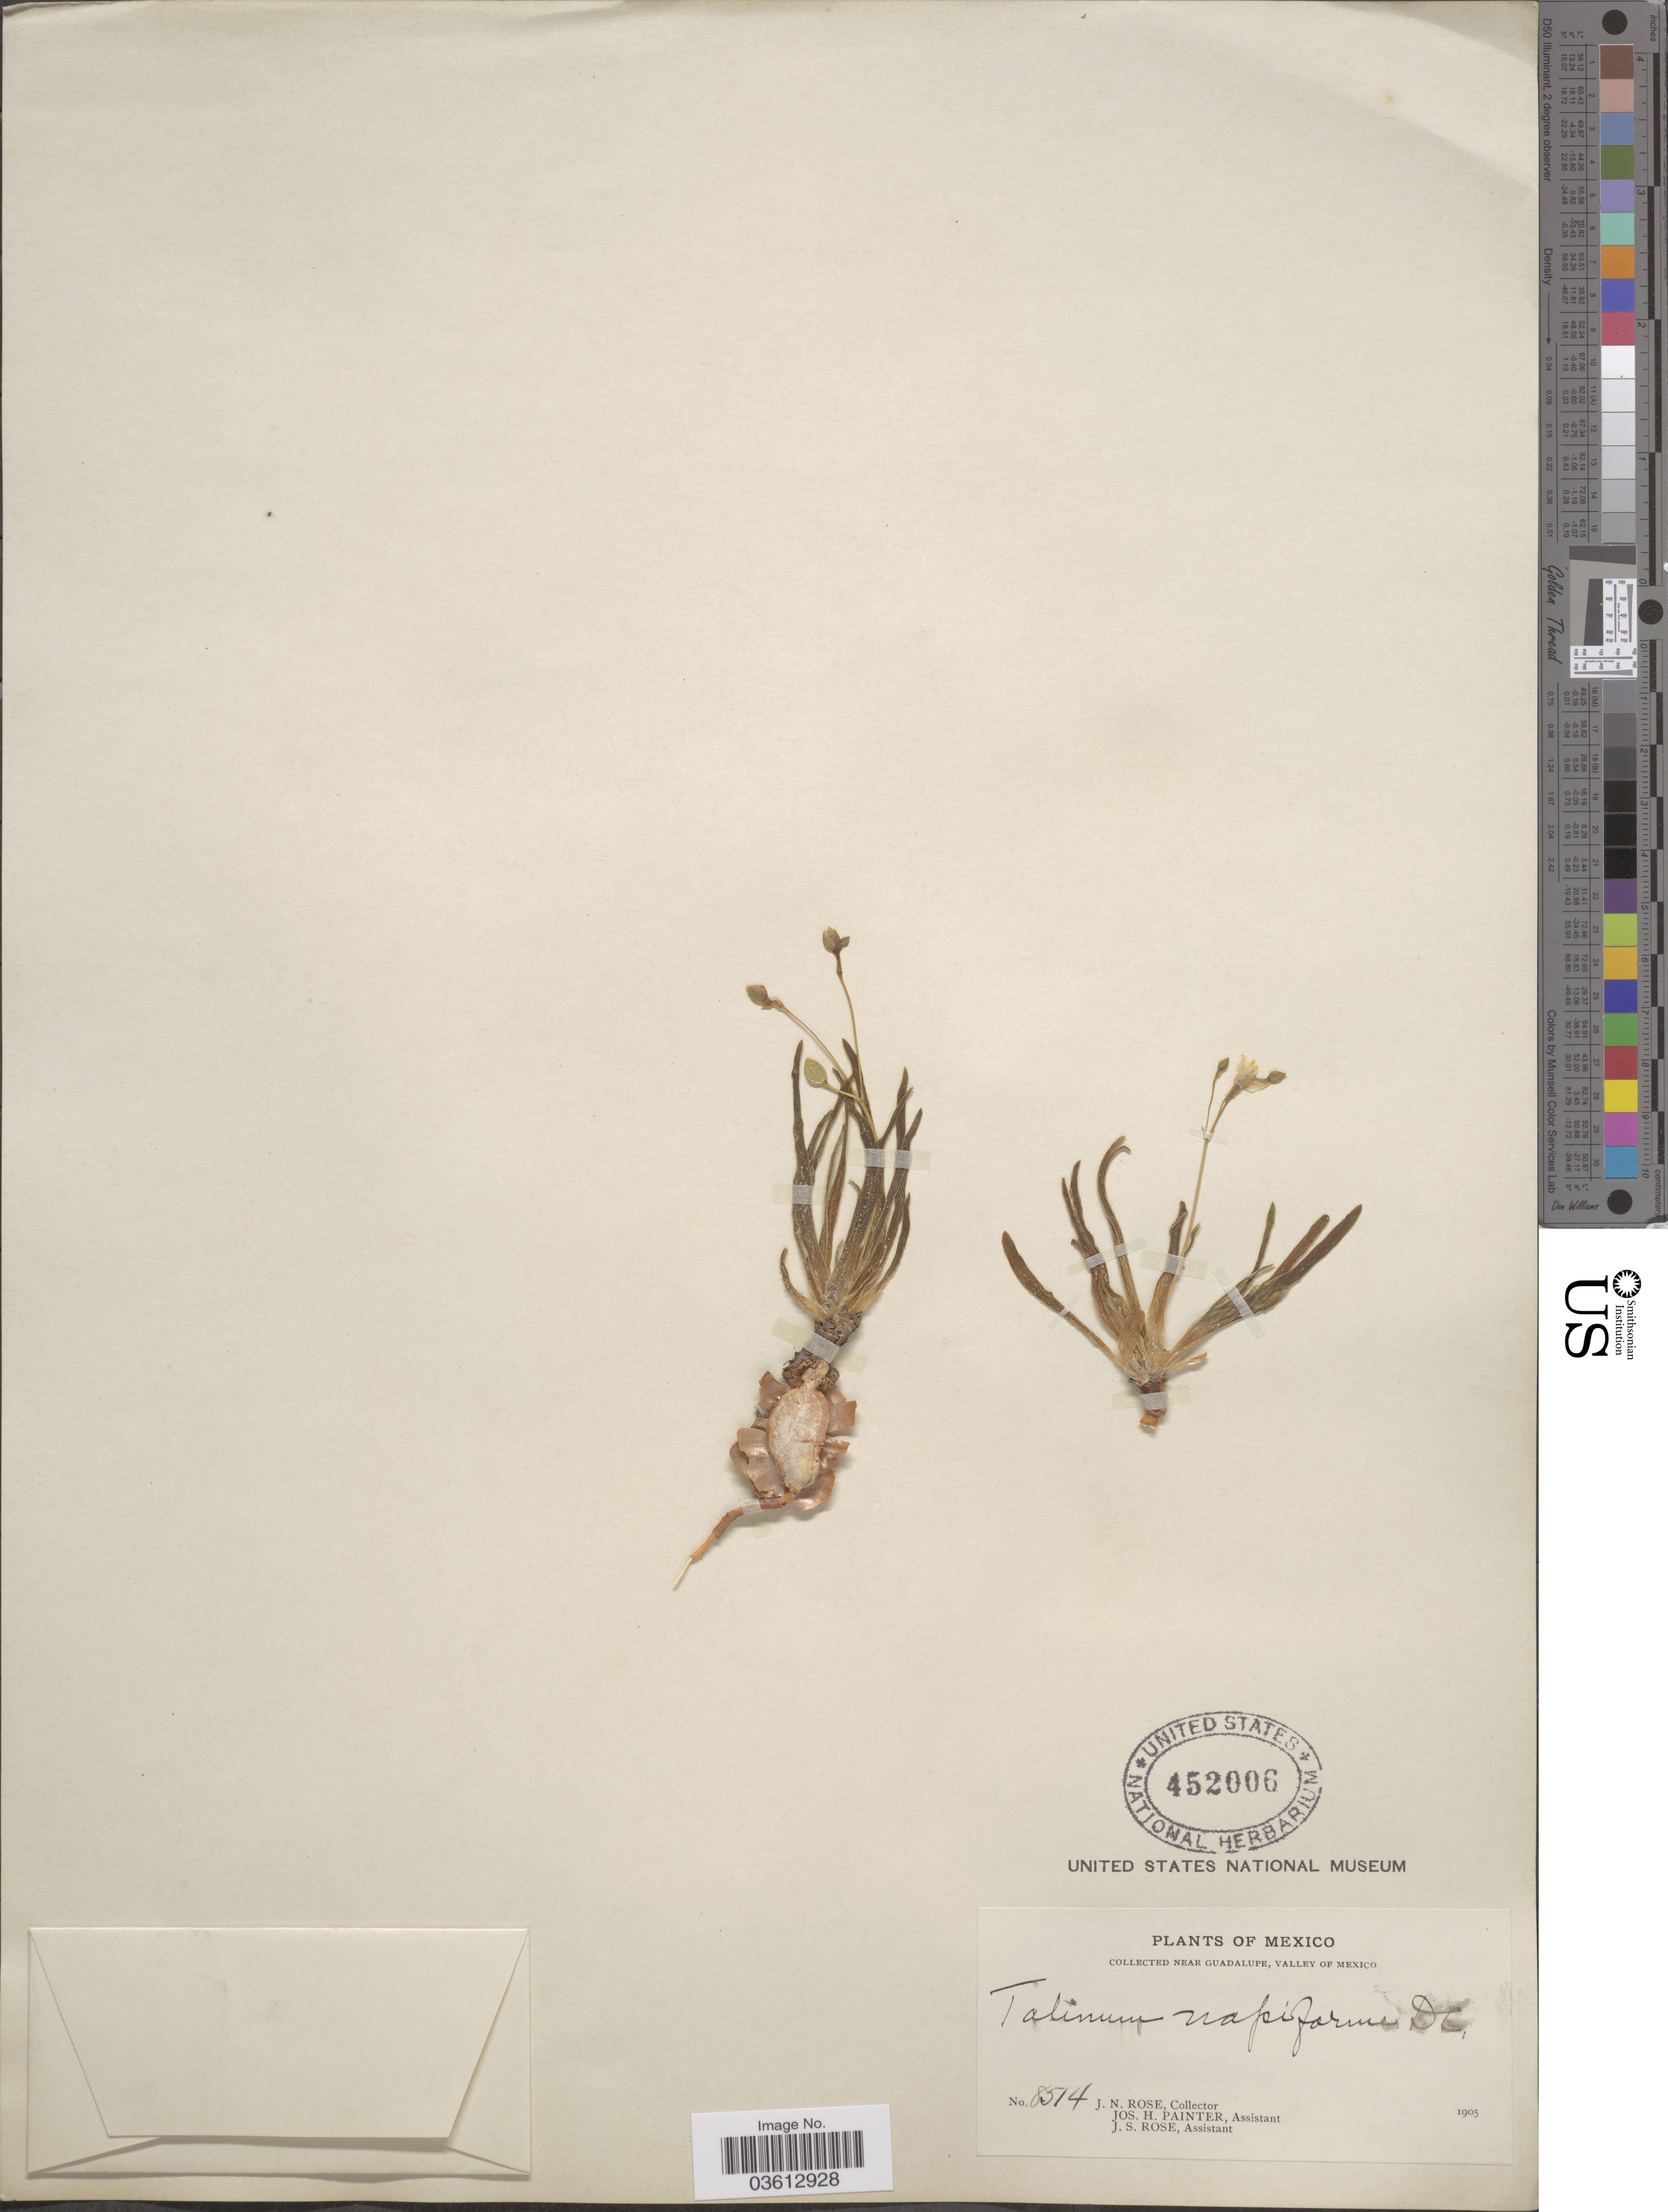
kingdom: Plantae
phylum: Tracheophyta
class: Magnoliopsida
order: Caryophyllales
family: Talinaceae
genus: Talinum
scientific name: Talinum napiforme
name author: DC.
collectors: J. N. Rose, J. H. Painter & J. S. Rose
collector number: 8514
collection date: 1905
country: Mexico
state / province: Baja California Norte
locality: Near Guadalupe, Valley of Mexico.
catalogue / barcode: US 452006